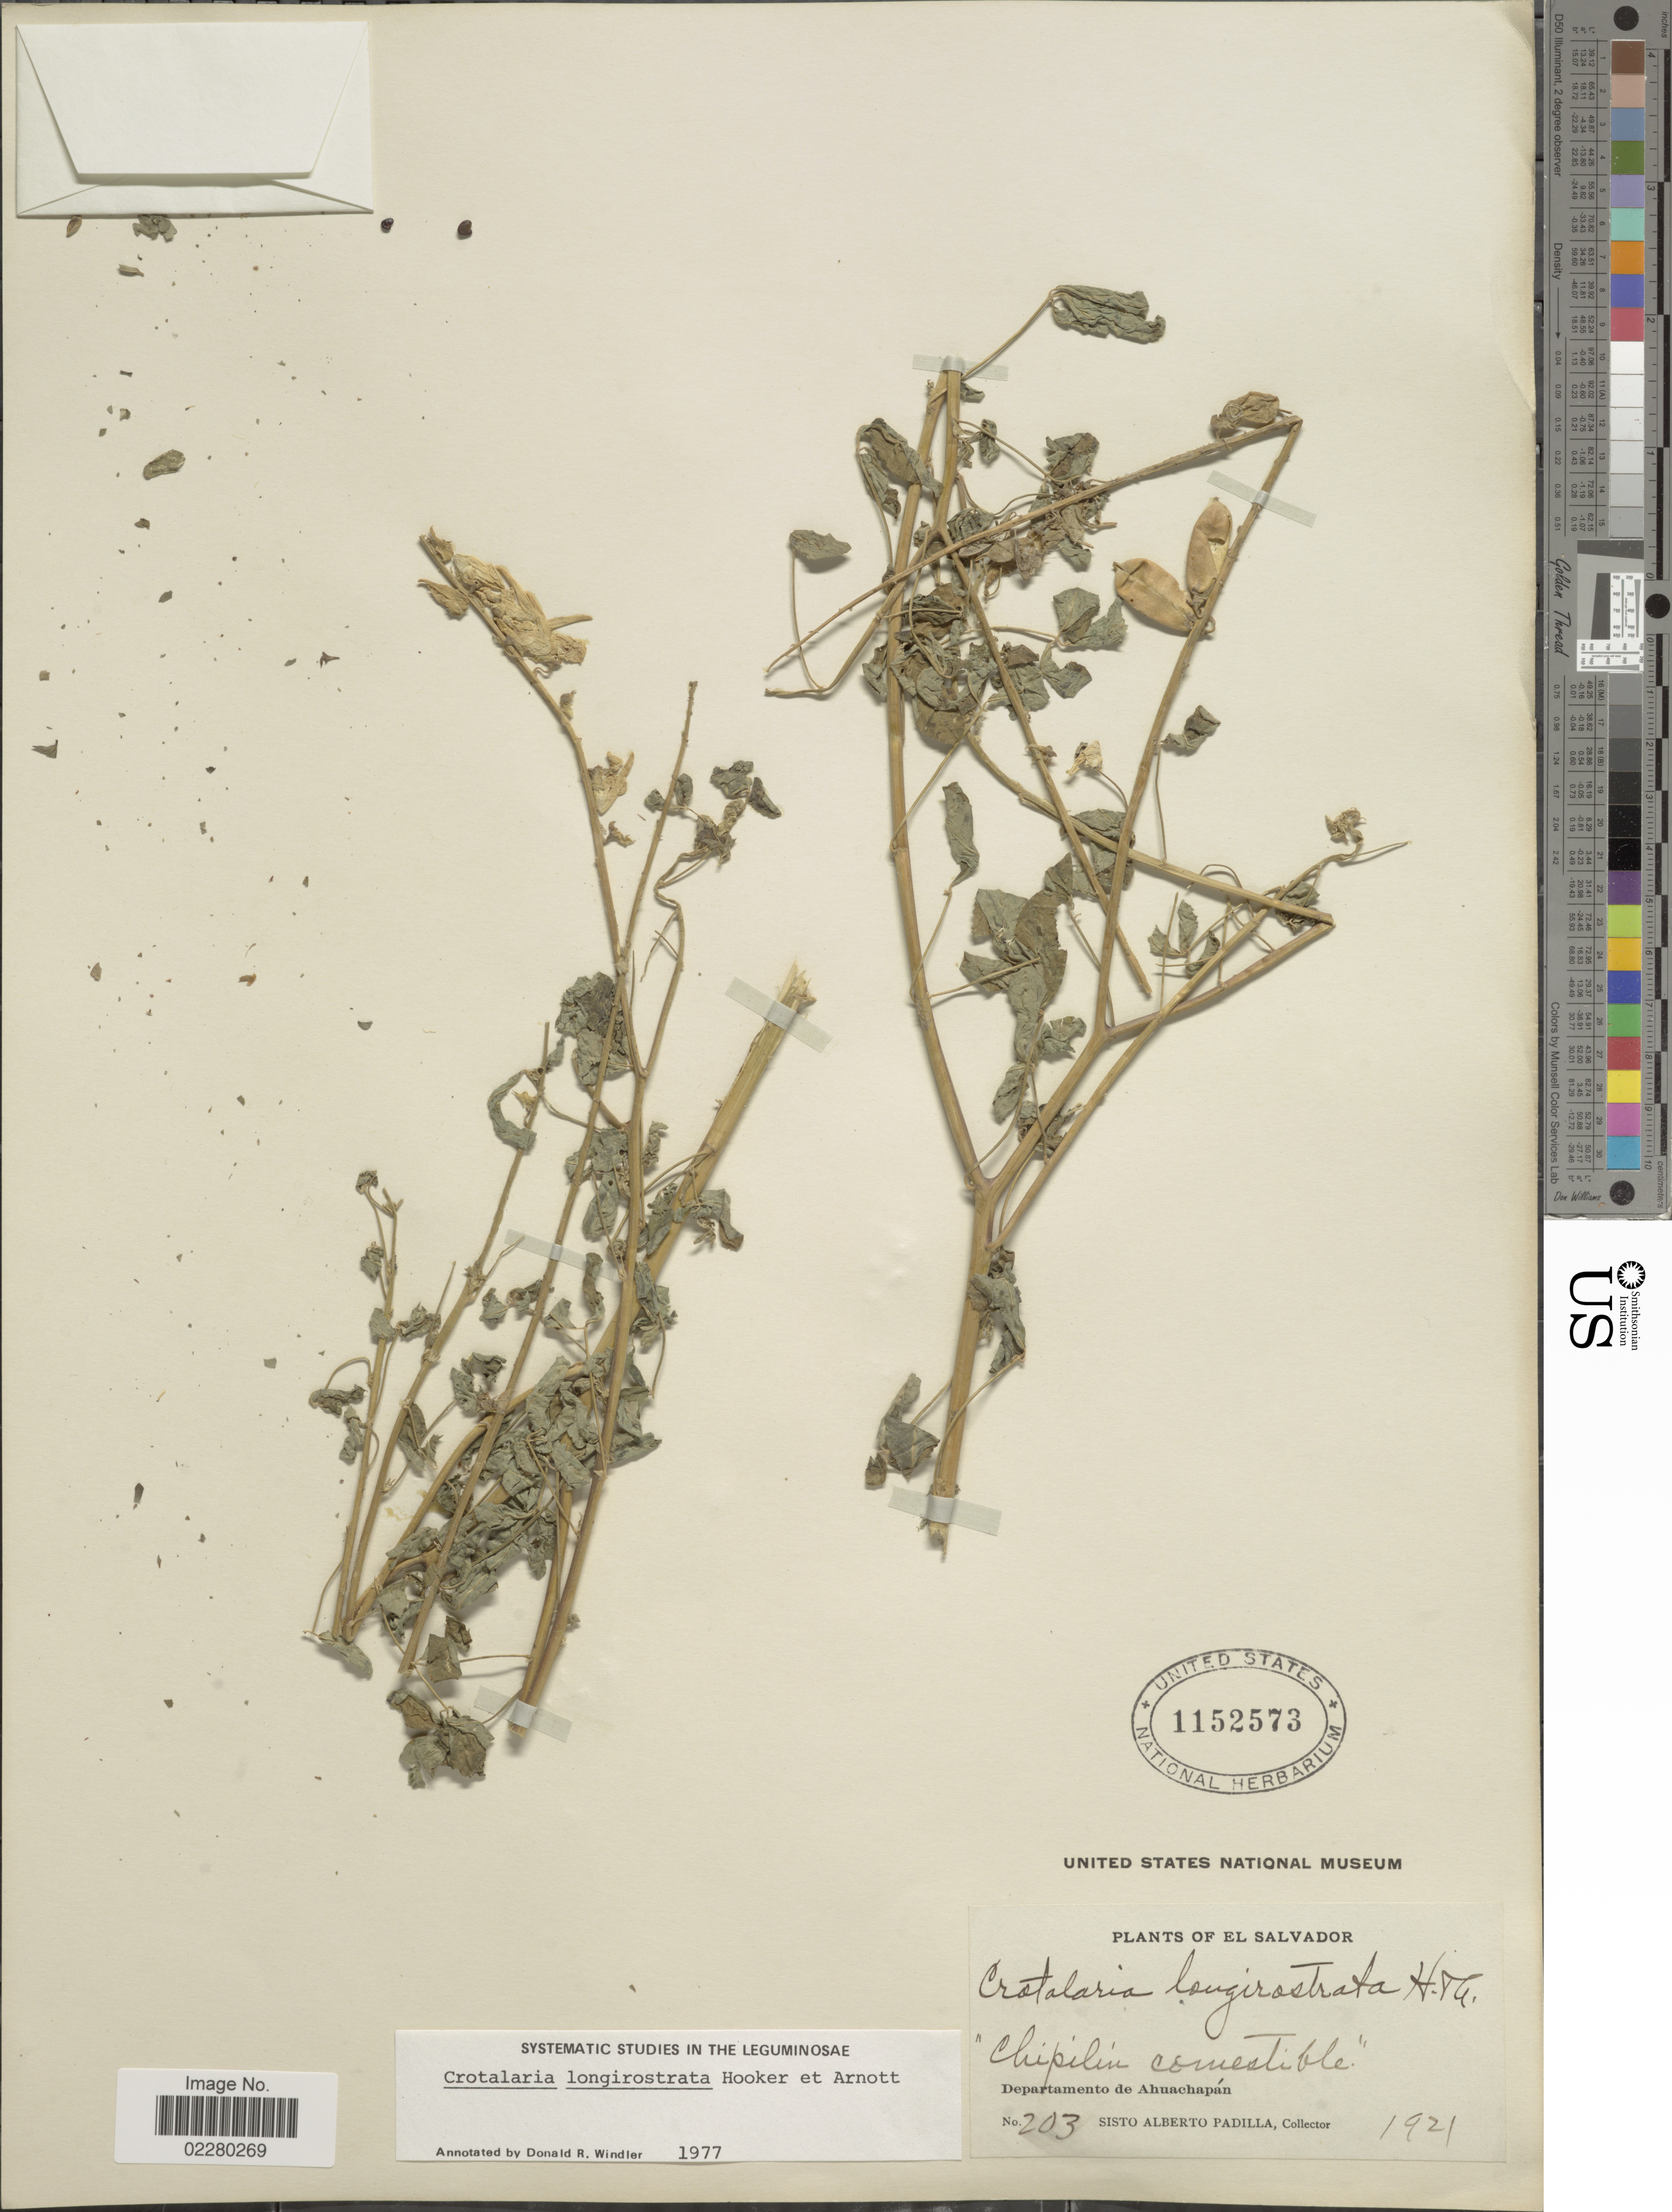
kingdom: Plantae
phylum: Tracheophyta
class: Magnoliopsida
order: Fabales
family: Fabaceae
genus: Crotalaria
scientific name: Crotalaria longirostrata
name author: Hook. & Arn.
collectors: S. A. Padilla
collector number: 203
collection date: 1921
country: El Salvador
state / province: Ahuachapan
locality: Departamento de Ahuachapán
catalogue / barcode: US 1152573